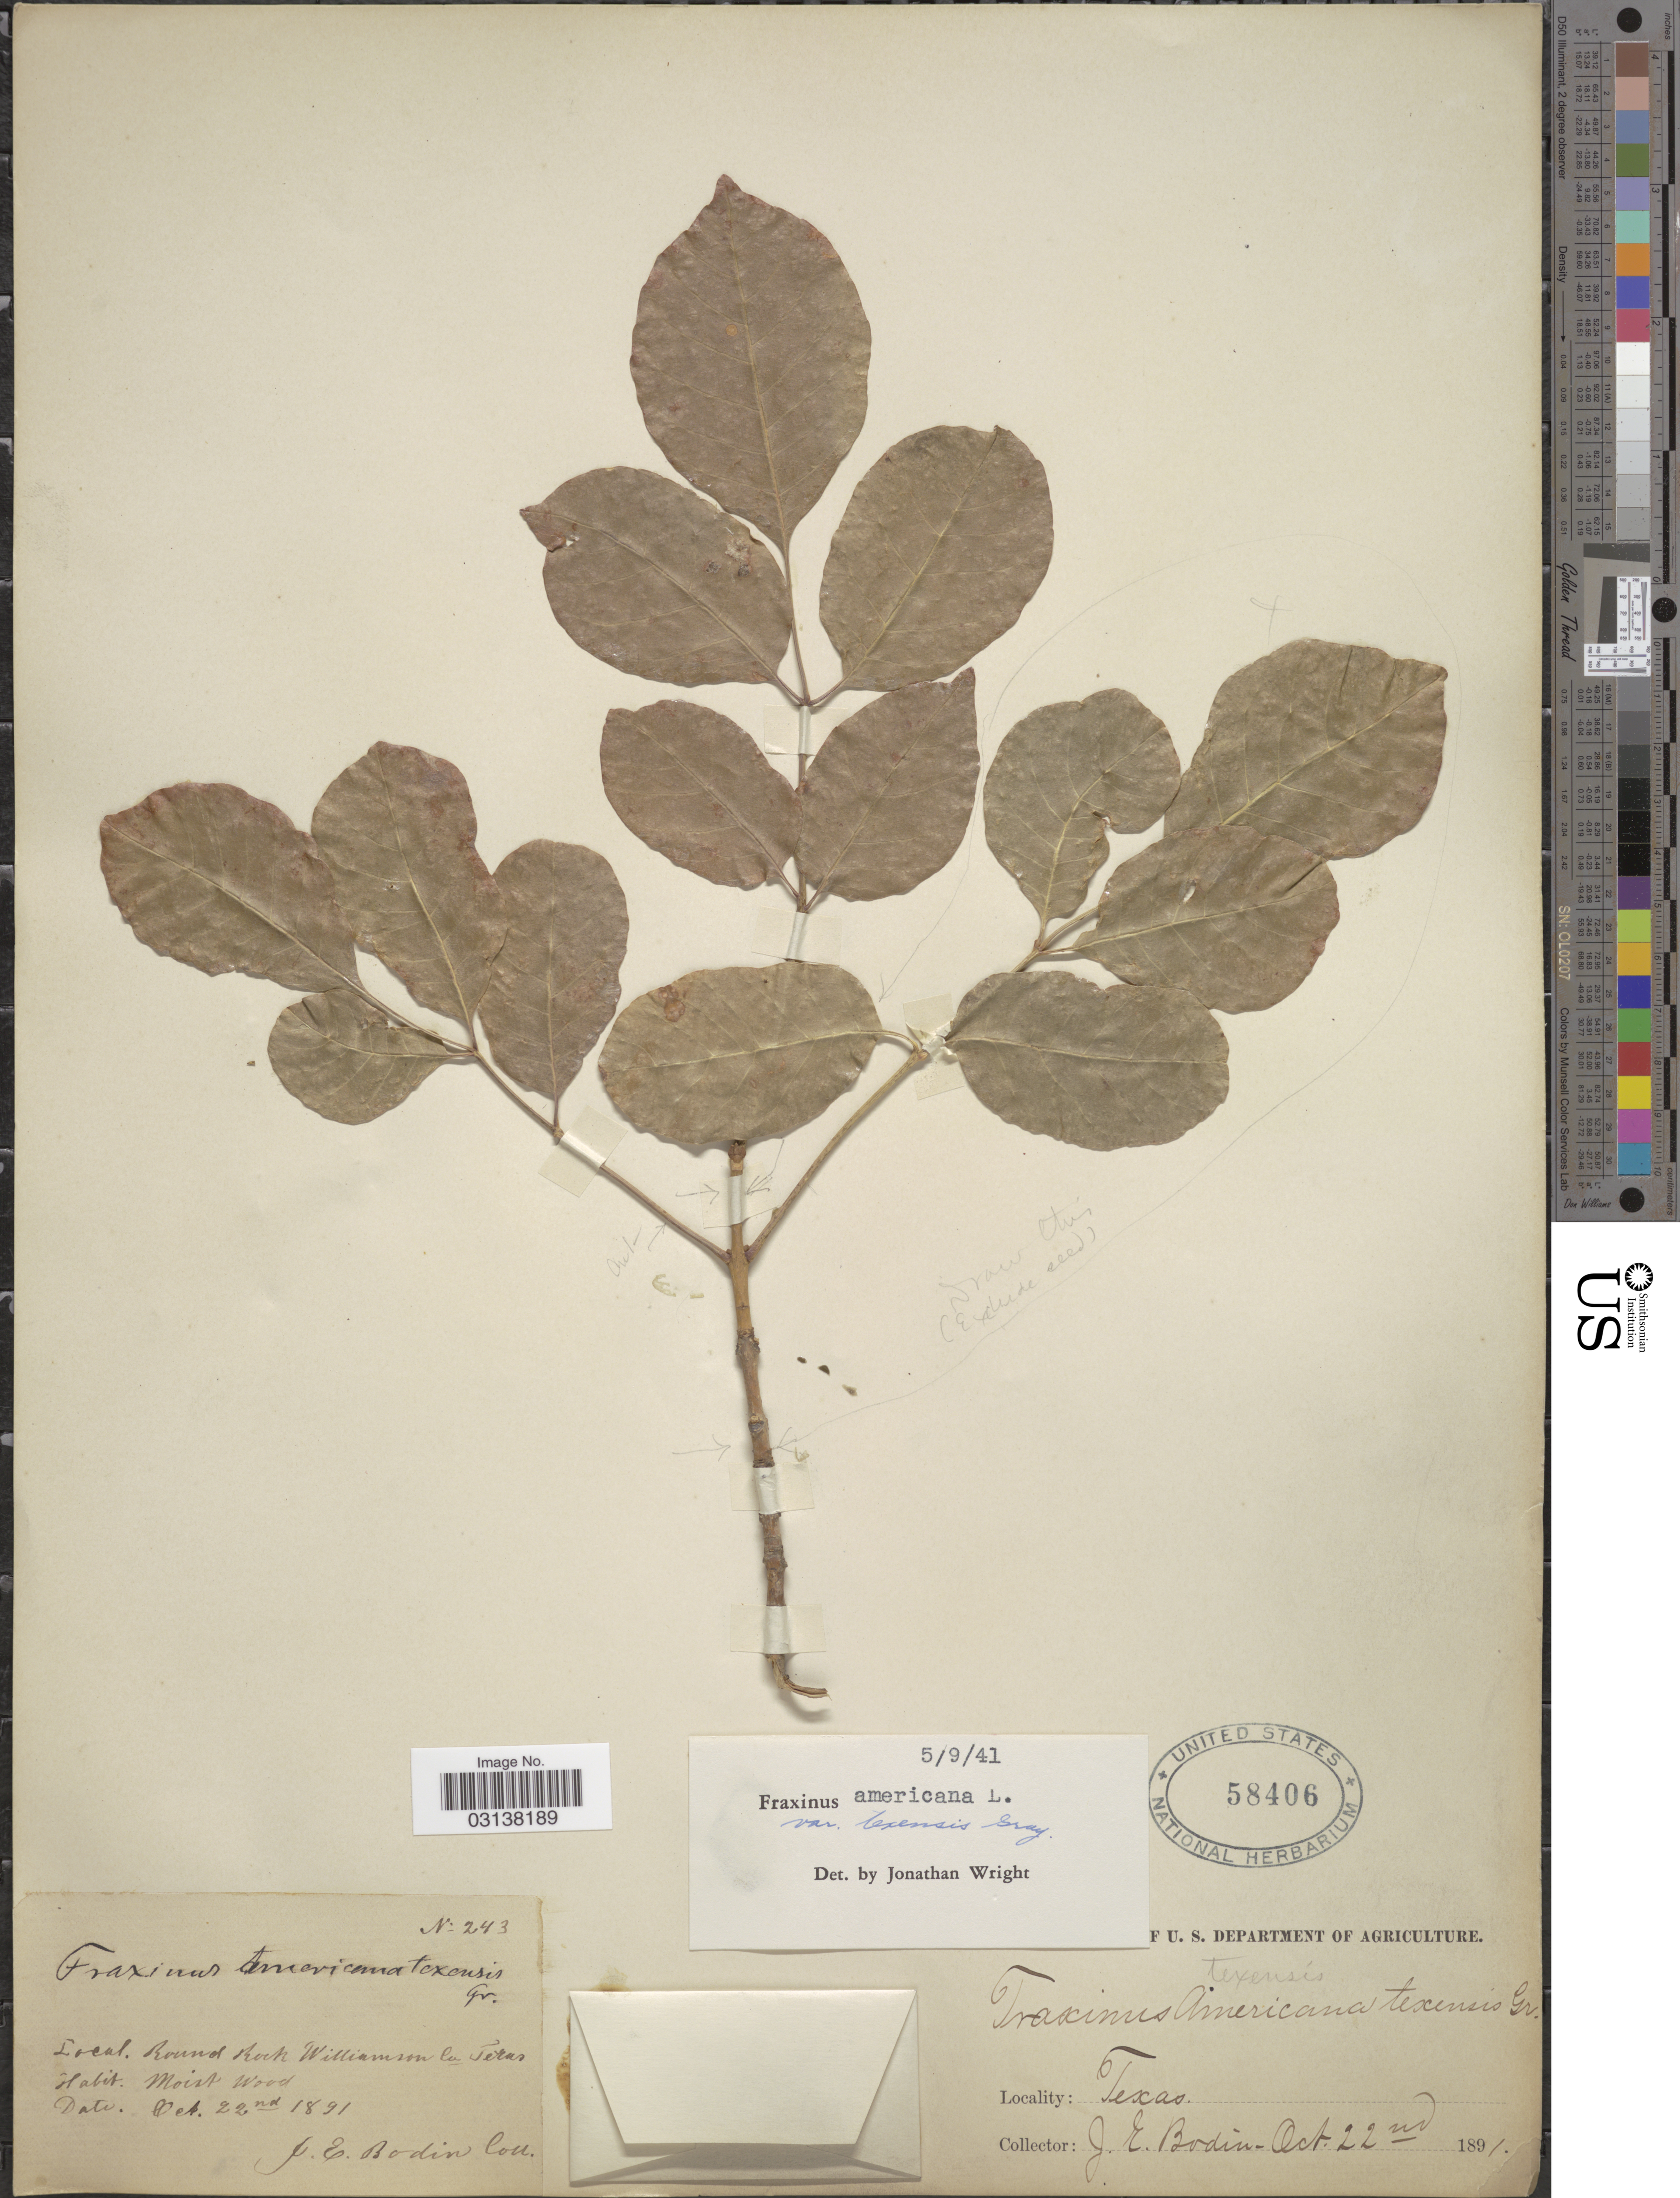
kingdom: Plantae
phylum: Tracheophyta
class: Magnoliopsida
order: Lamiales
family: Oleaceae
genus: Fraxinus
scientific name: Fraxinus albicans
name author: Buckley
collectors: J. E. Bodin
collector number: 243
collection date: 1891-10-22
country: United States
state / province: Texas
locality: Round Rock Williamson Co.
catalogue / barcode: US 58406